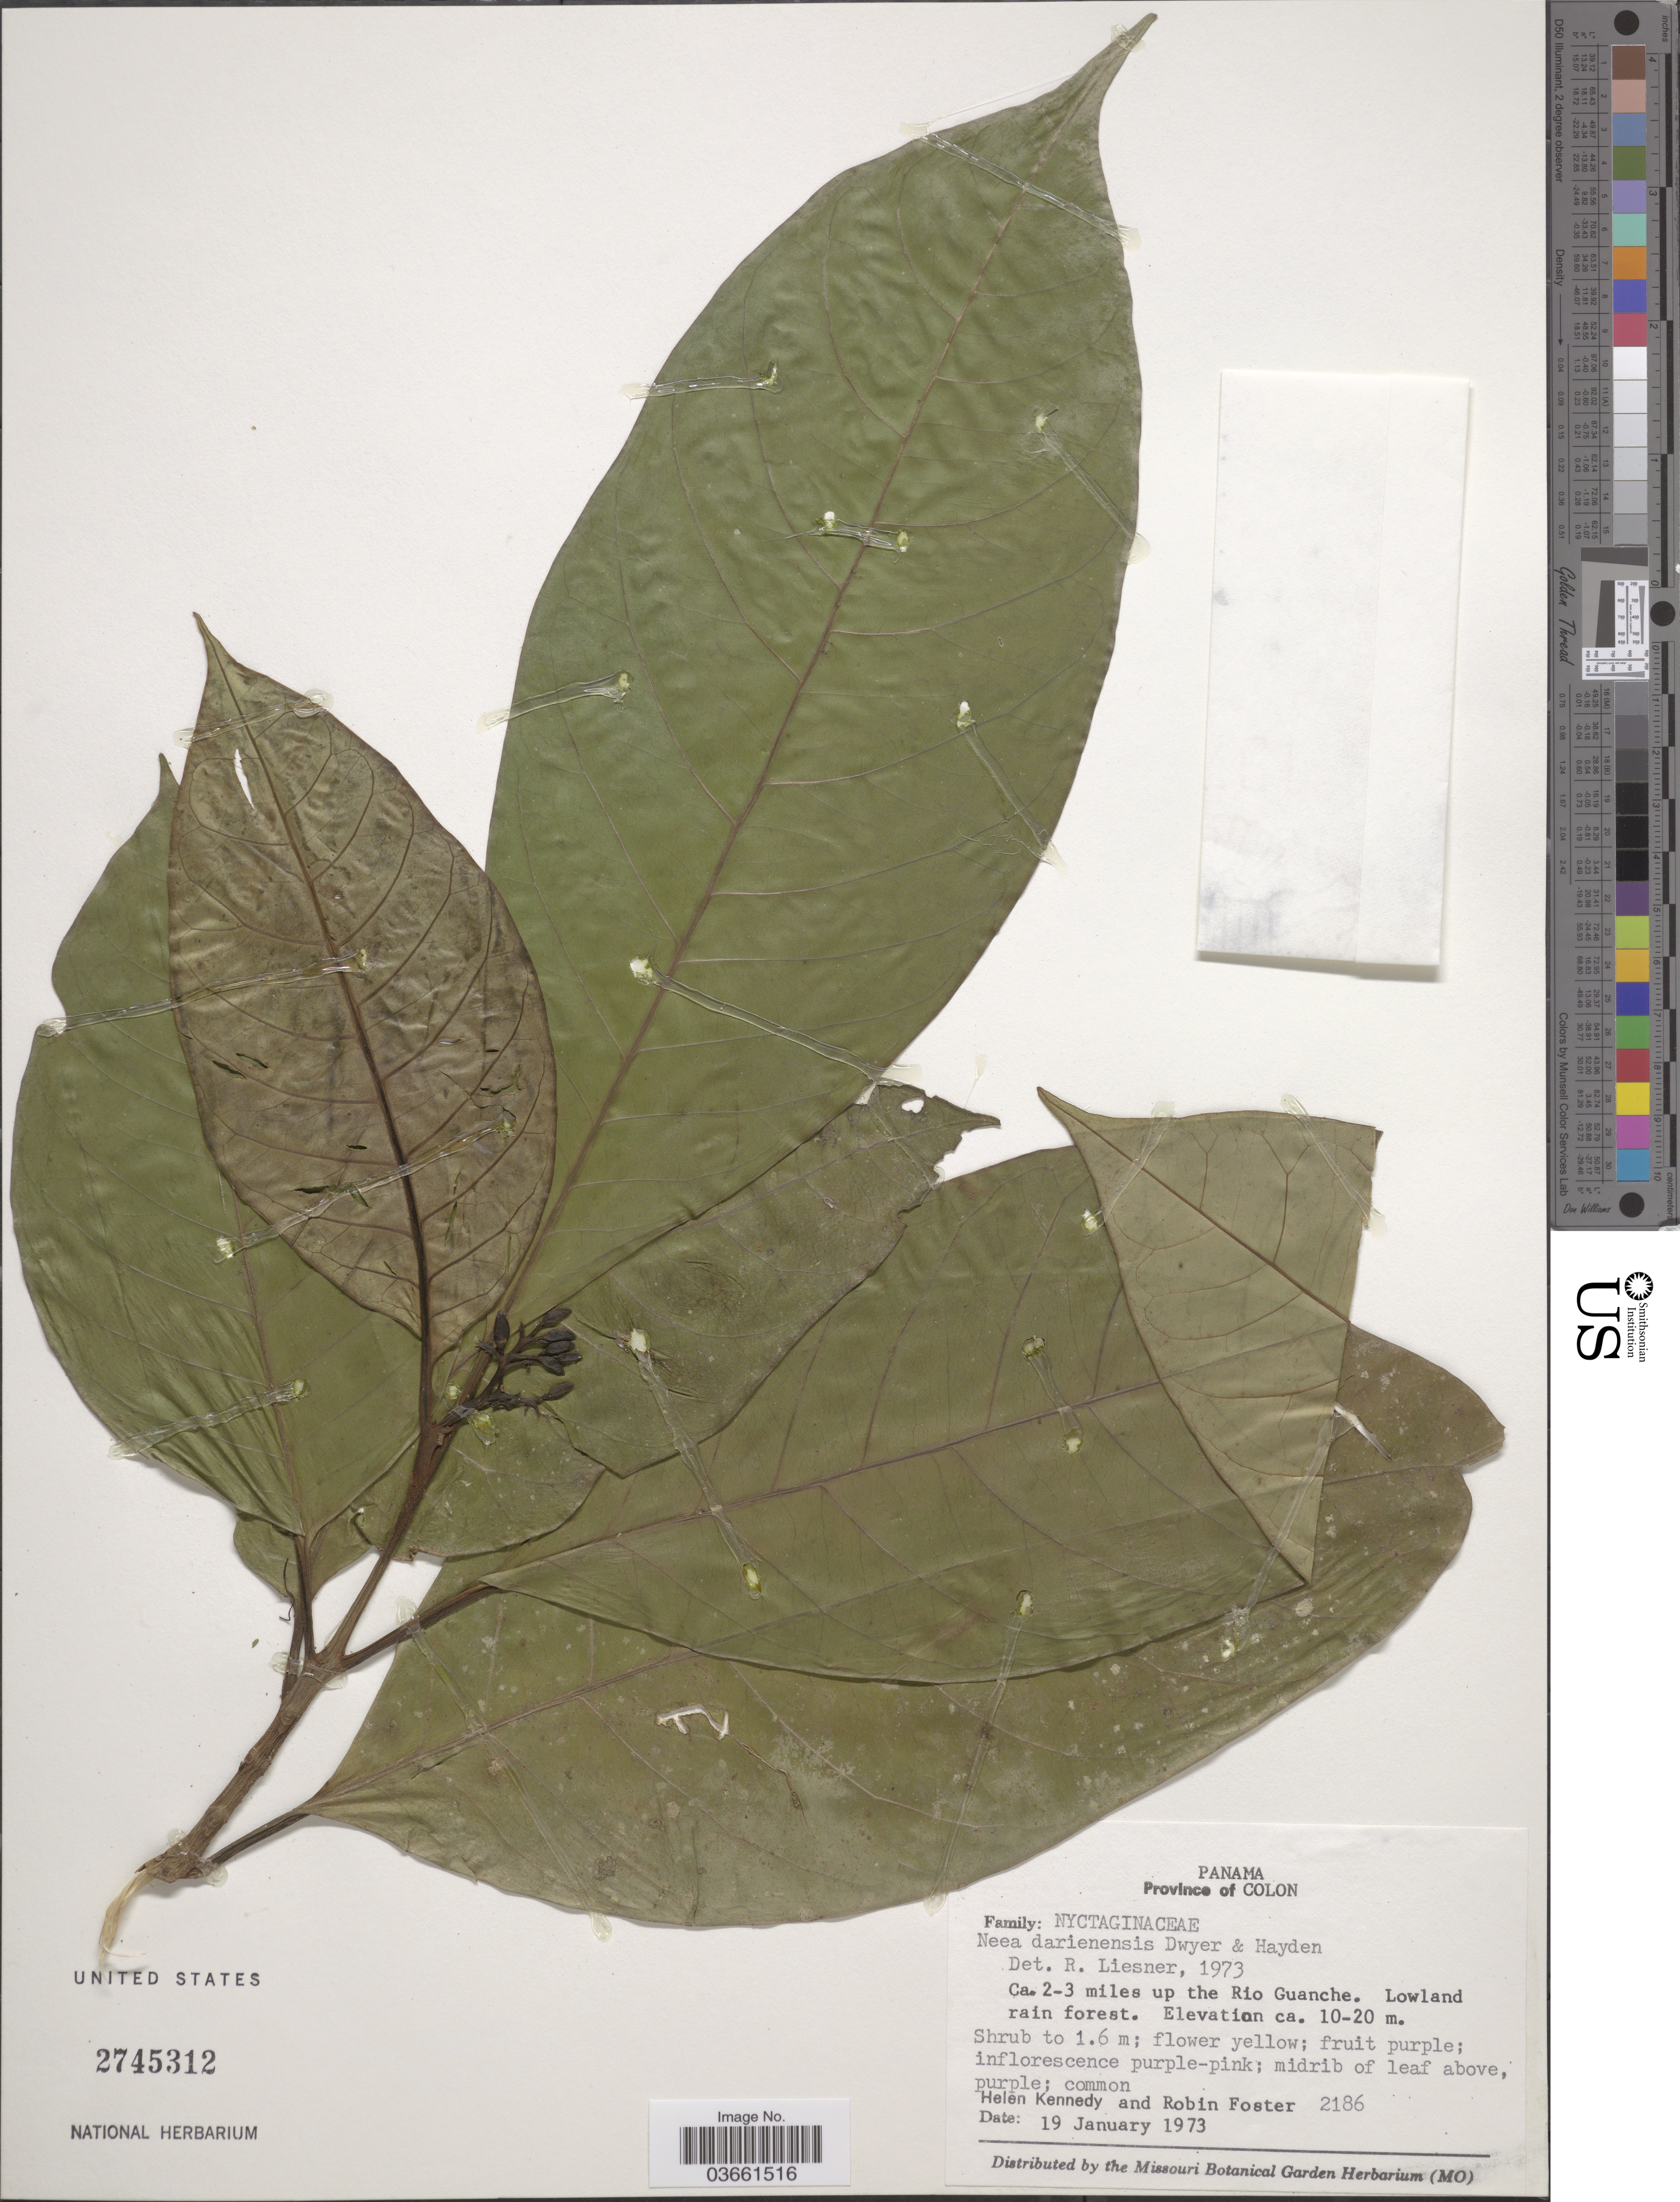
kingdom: Plantae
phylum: Tracheophyta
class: Magnoliopsida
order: Caryophyllales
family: Nyctaginaceae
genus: Neea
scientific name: Neea darienensis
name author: Dwyer & M.V. Hayden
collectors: H. Kennedy & R. B. Foster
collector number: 2186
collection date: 1973-01-19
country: Panama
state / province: Colón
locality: Ca. 2-3 miles up the Rio Guanche.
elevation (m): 10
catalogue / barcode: US 2745312